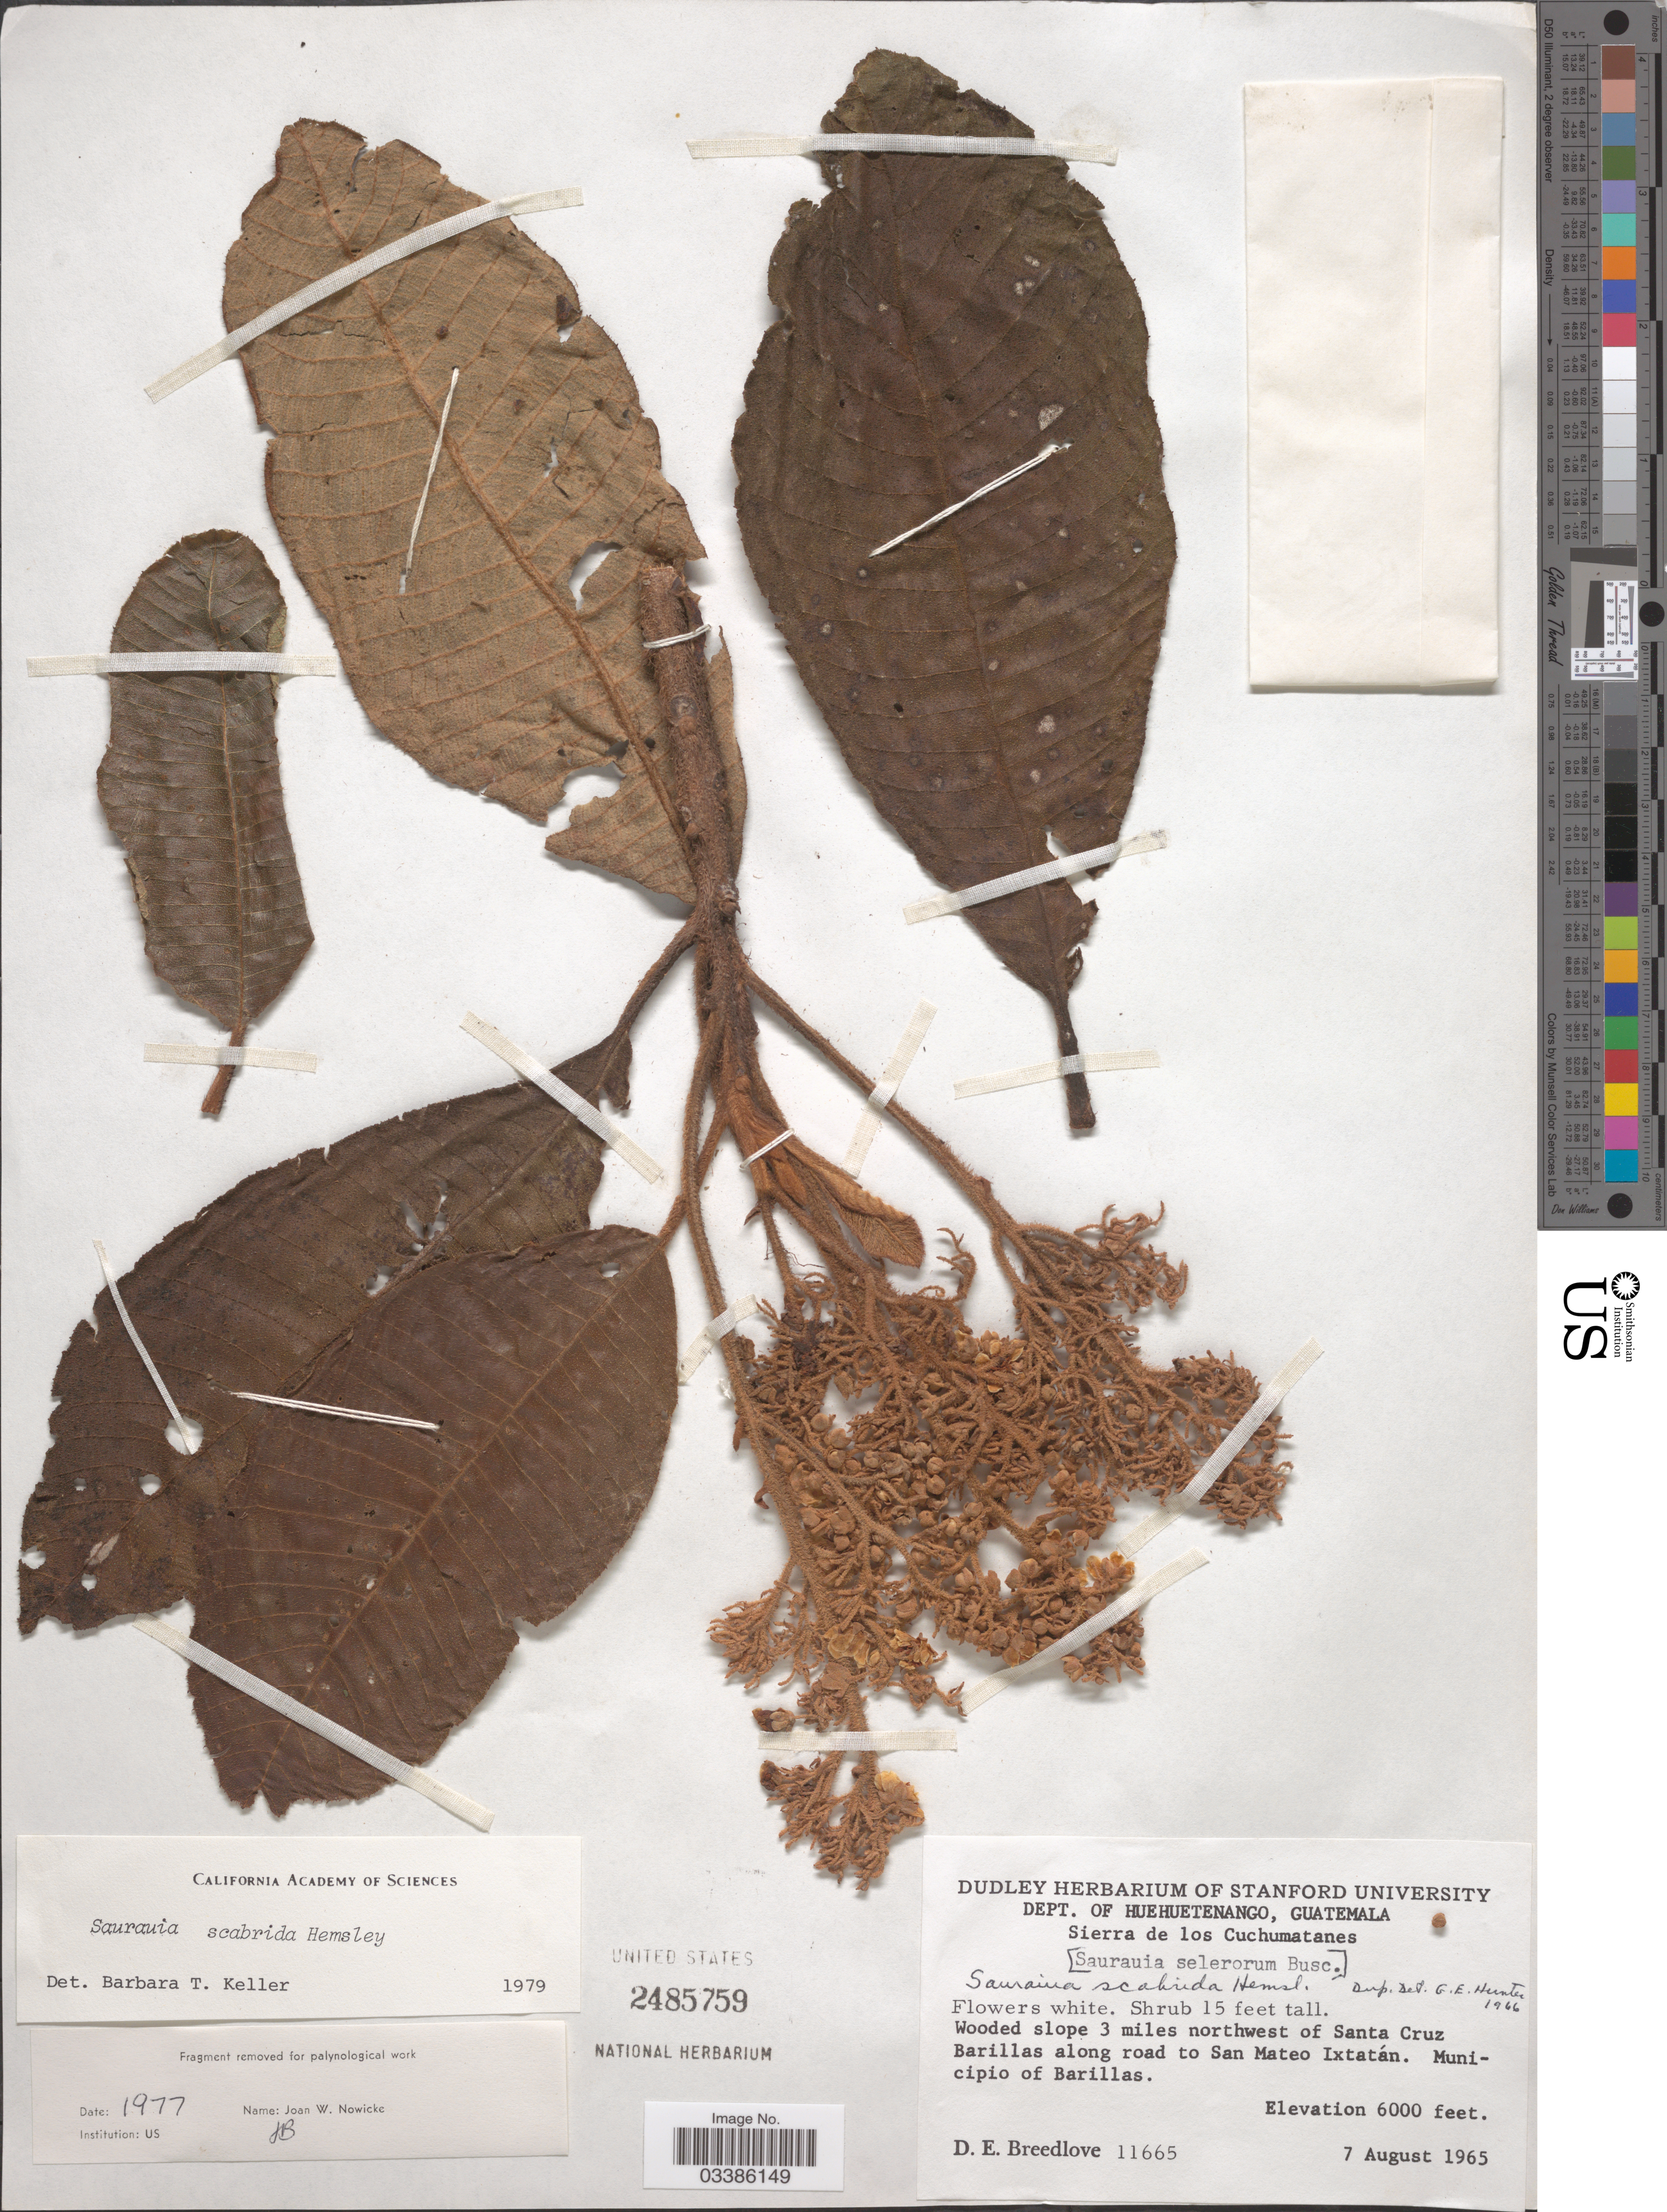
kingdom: Plantae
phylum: Tracheophyta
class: Magnoliopsida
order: Ericales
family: Actinidiaceae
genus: Saurauia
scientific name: Saurauia scabrida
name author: Hemsl.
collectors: D. E. Breedlove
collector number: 11665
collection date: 1965-08-07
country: Guatemala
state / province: Huehuetenango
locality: Dept. of Huehuetenango. Sierra de los Cuchumatanes. Wooded slope 3 miles northwest of Santa Cruz Barillas along road to San Mateo Ixtatán. Municipio of Barillas.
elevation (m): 1829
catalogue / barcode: US 2485759